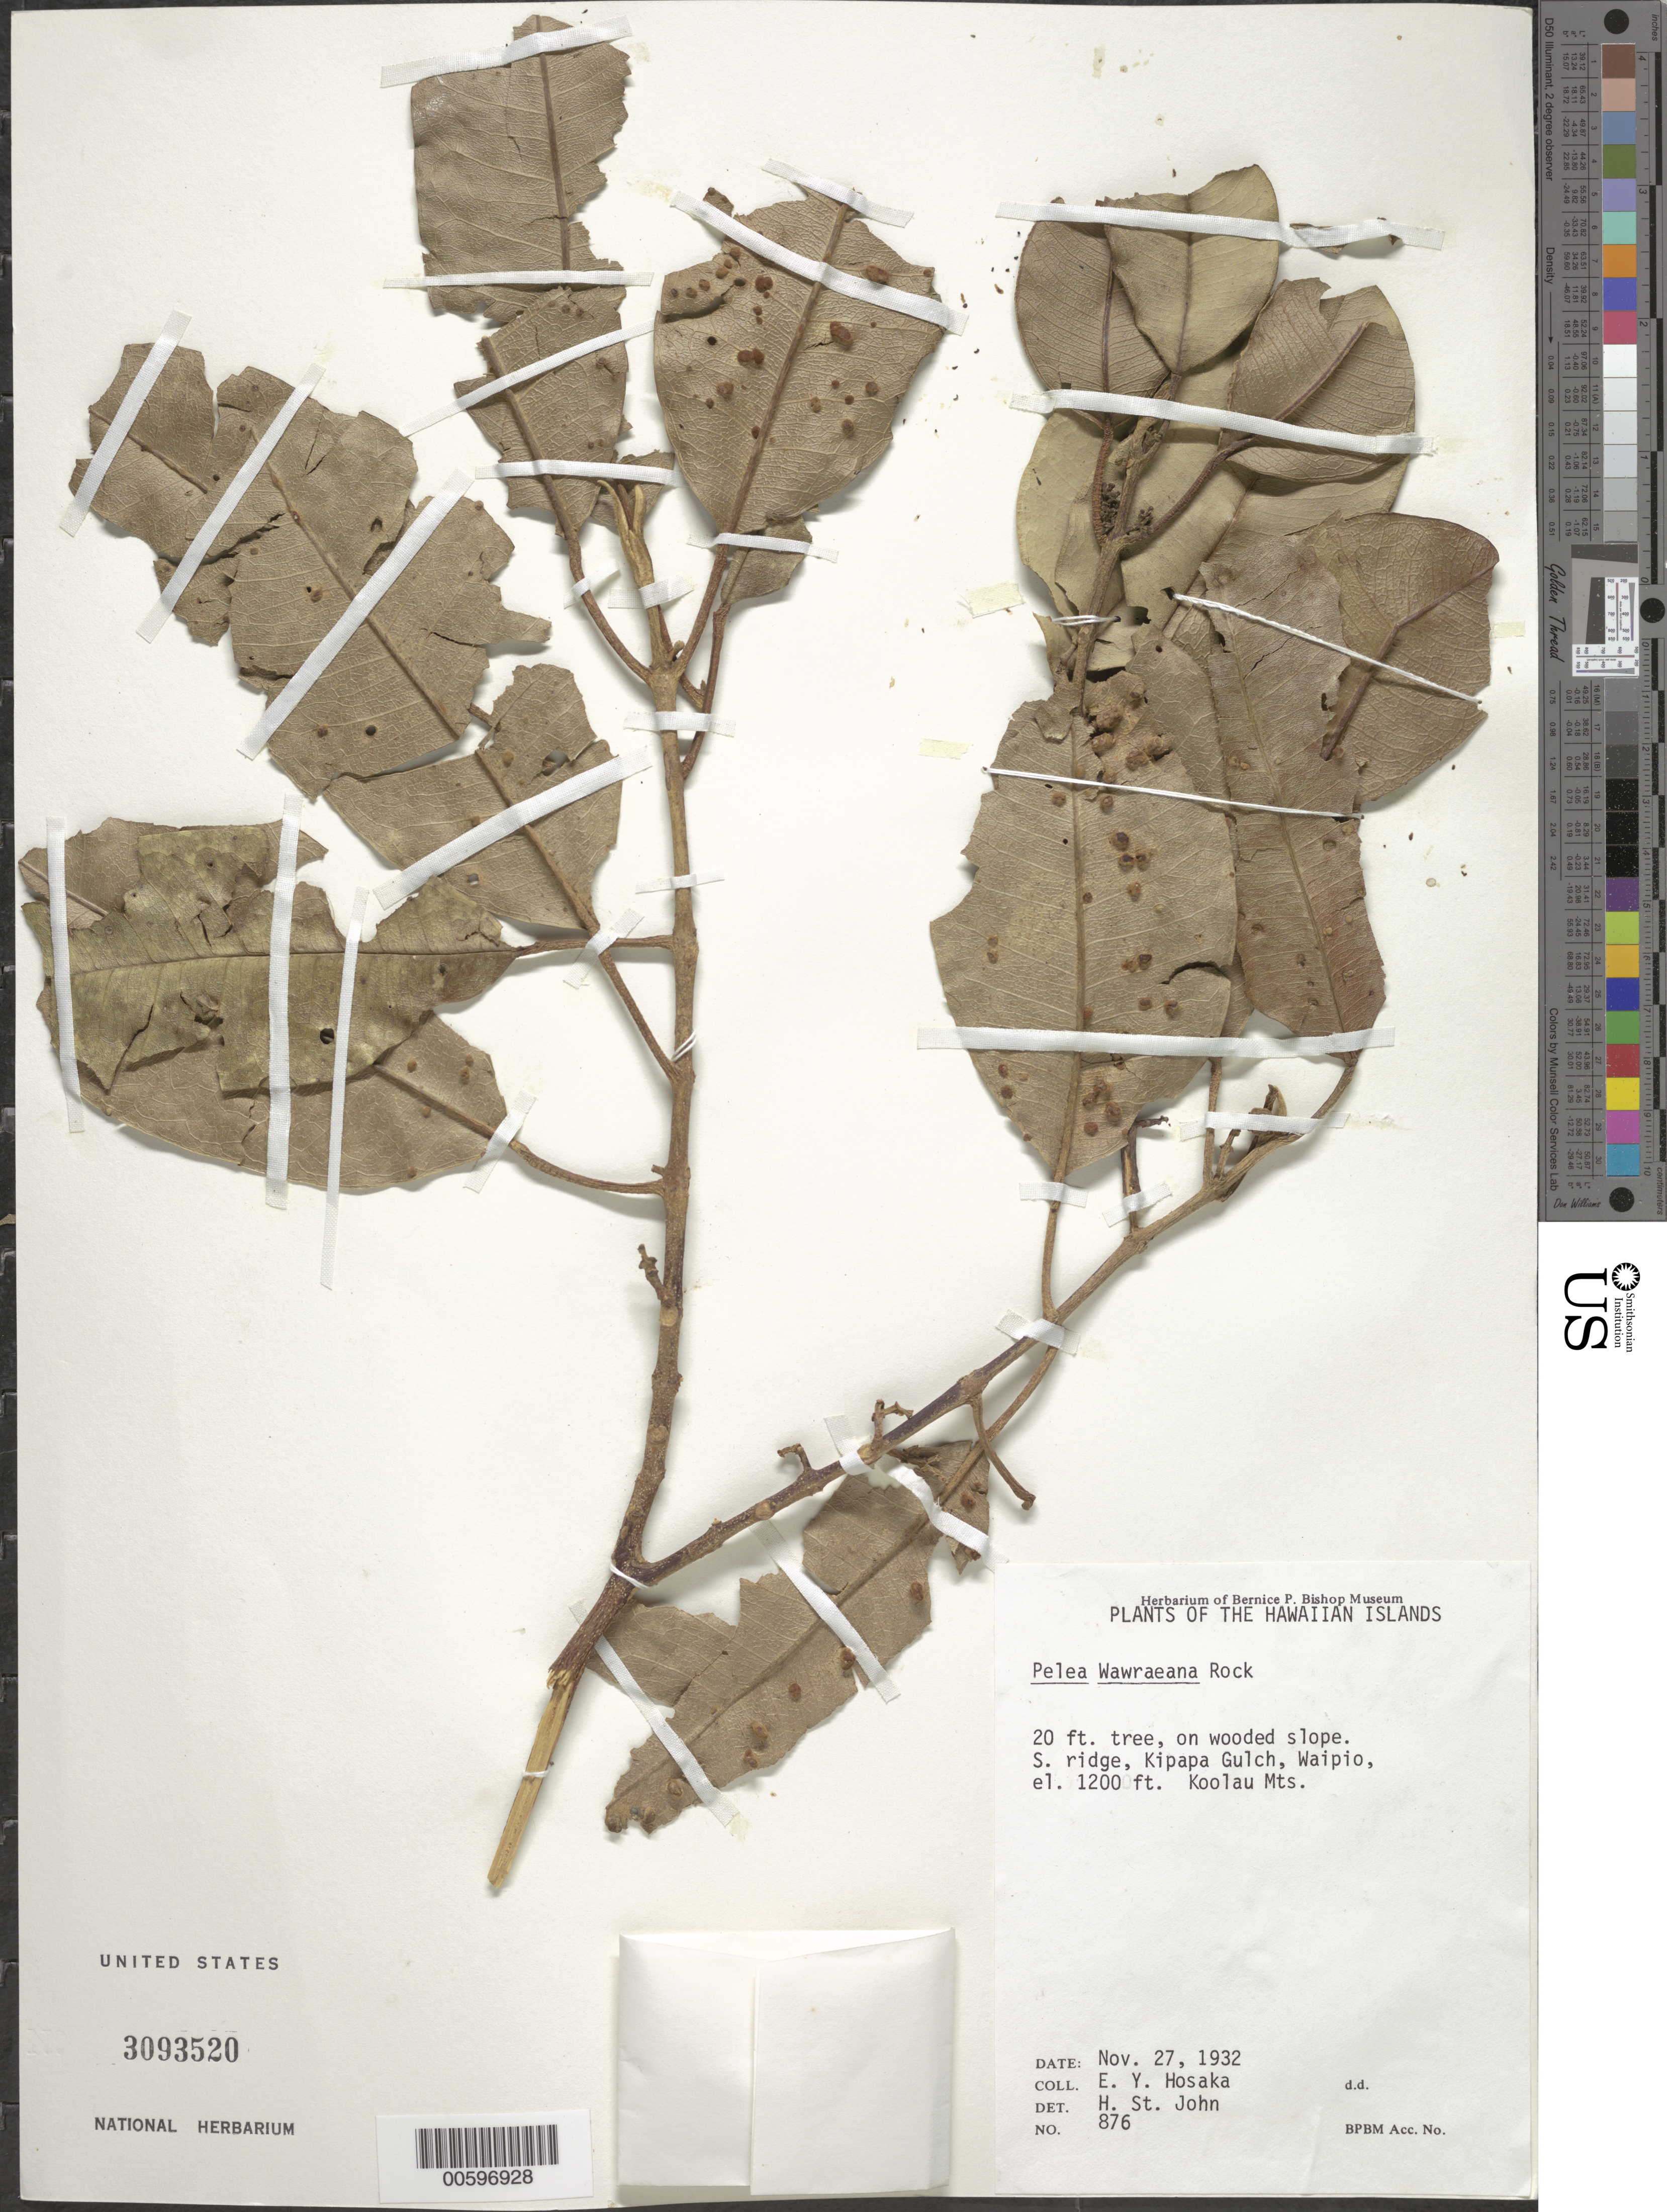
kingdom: Plantae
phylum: Tracheophyta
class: Magnoliopsida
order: Sapindales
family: Rutaceae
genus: Melicope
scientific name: Melicope wawraeana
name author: (H. Lév.) T.G. Hartley & B.C. Stone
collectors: E. Y. Hosaka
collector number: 876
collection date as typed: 27 Nov 1932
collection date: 1932-11-27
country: United States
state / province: Hawaii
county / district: Honolulu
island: Oahu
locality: S ridge, Kipapa Gulch, Waipio, Koolau Mts.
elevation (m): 366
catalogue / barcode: US 3093520